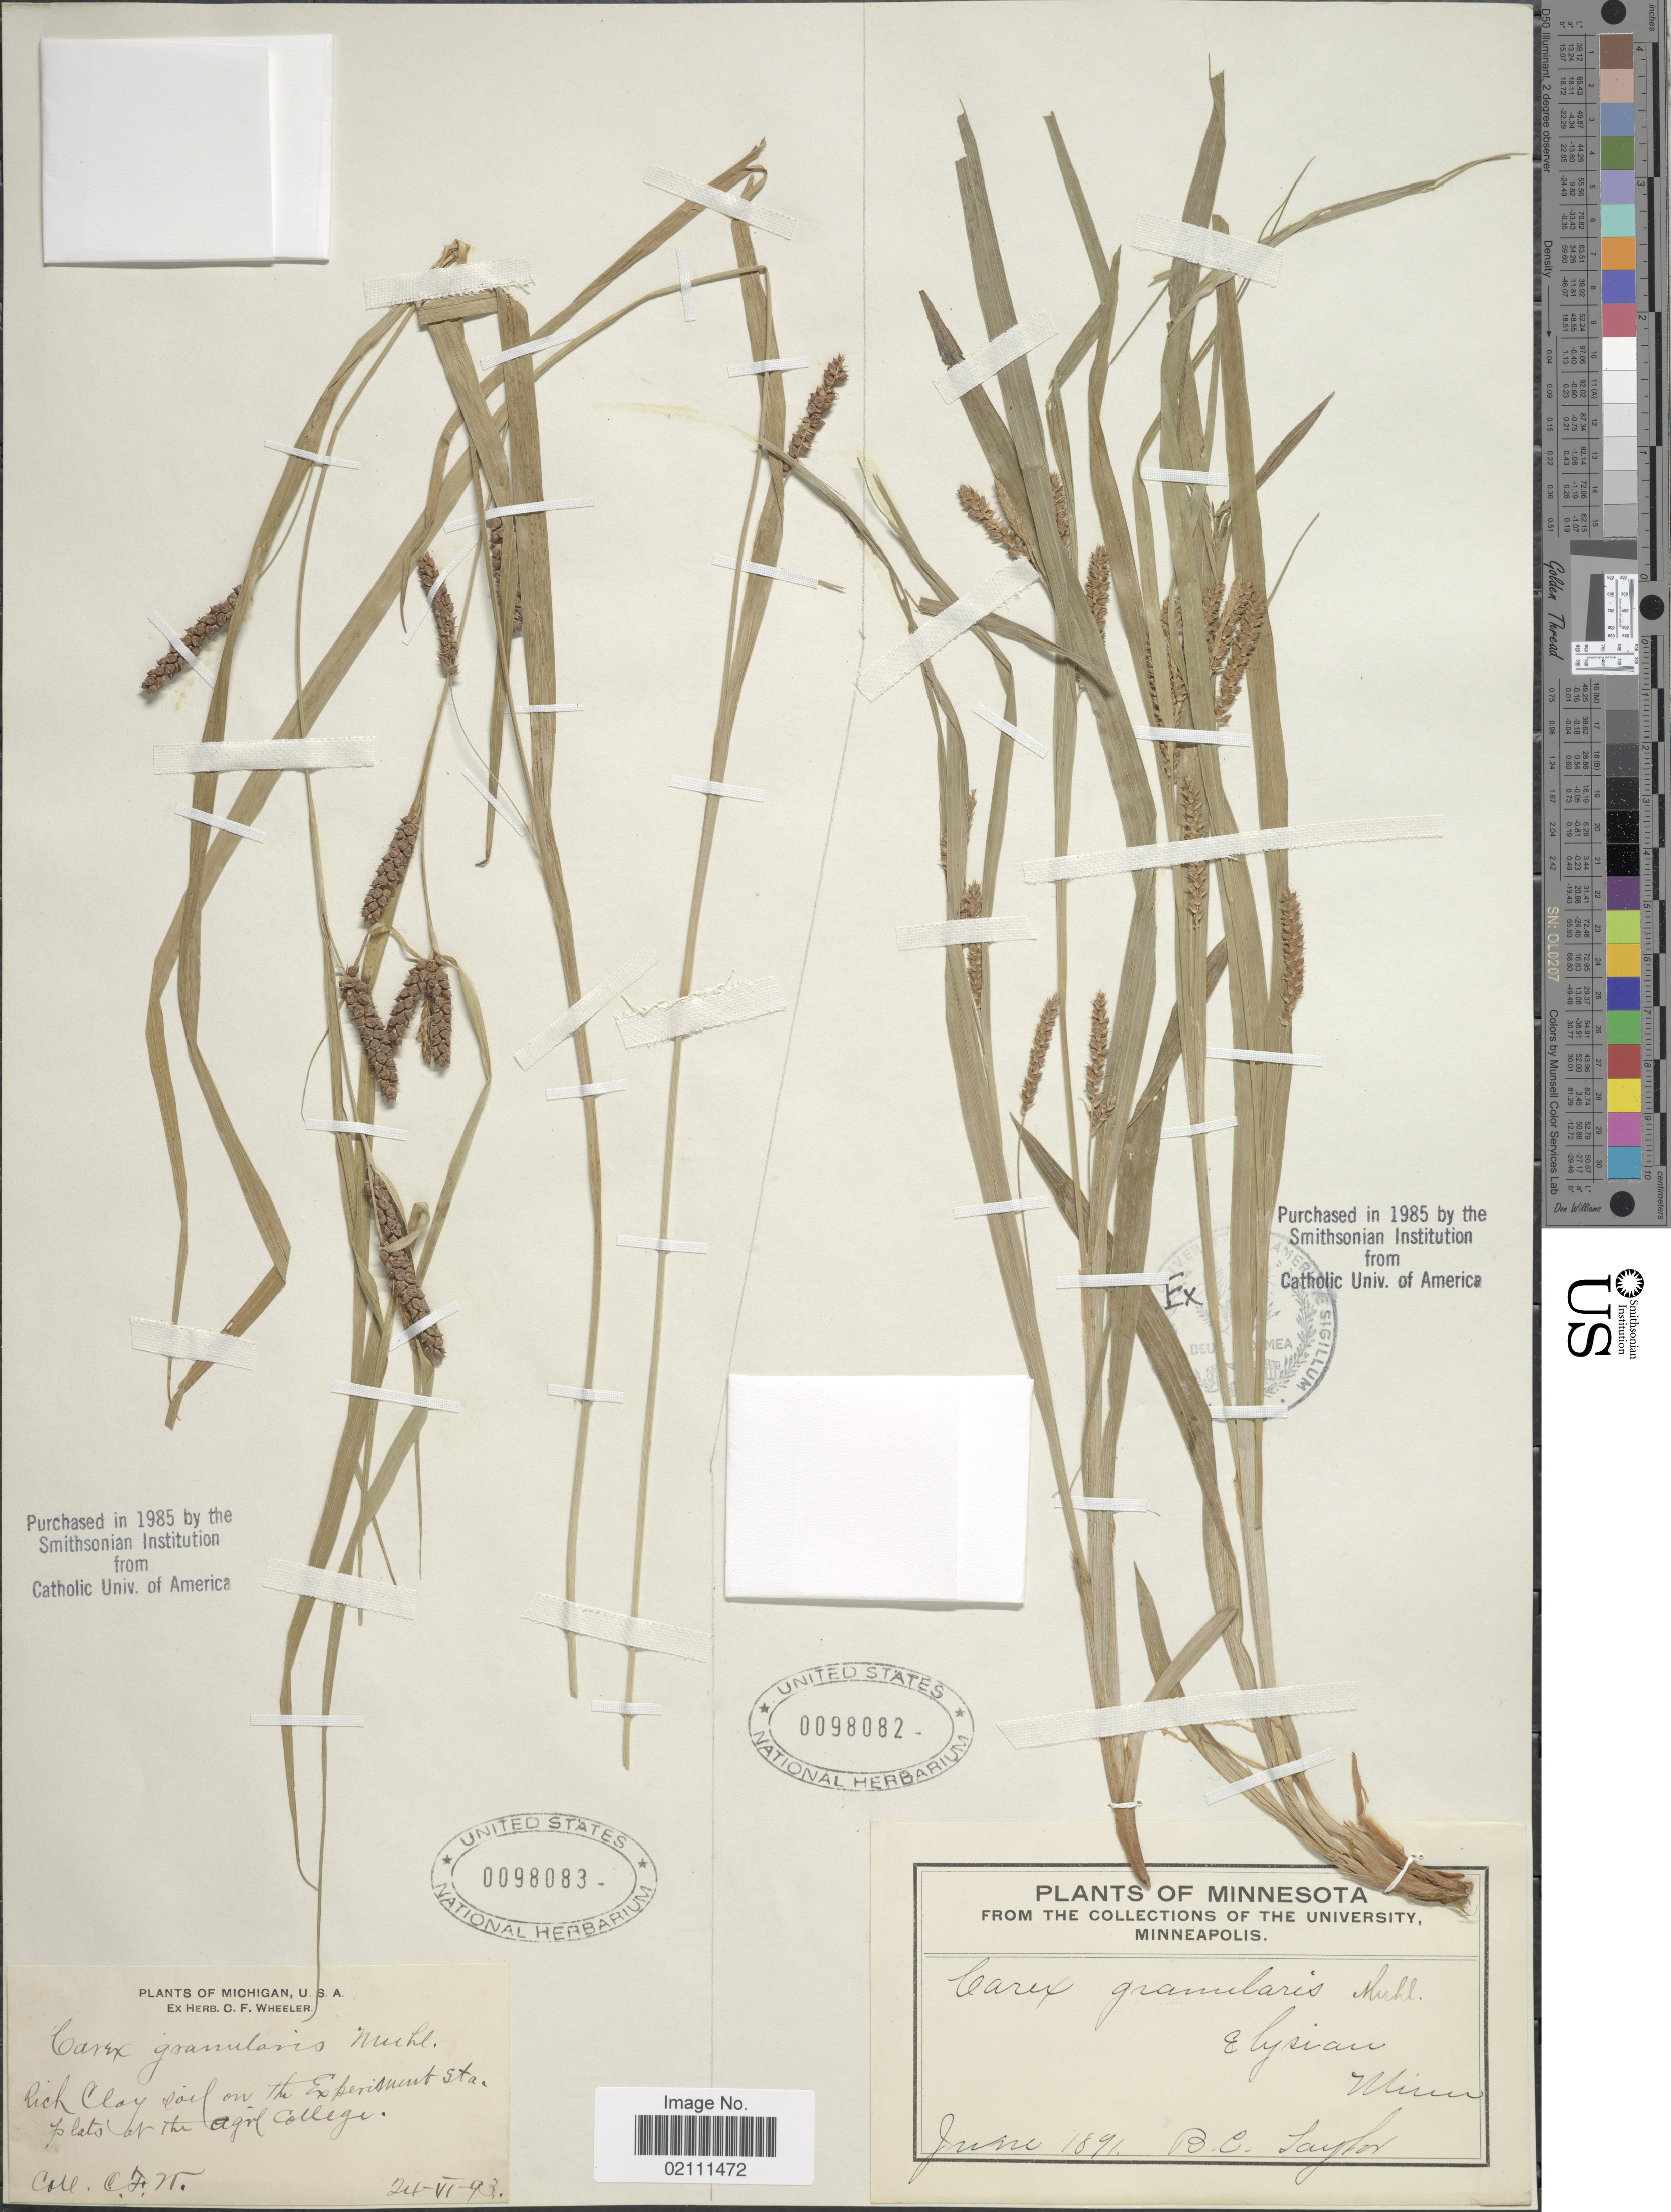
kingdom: Plantae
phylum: Tracheophyta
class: Liliopsida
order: Poales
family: Cyperaceae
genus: Carex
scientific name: Carex granularis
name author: Muhl. ex Willd.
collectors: B. C. Taylor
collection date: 1891-06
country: United States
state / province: Minnesota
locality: Elysian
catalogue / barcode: US 98082-2